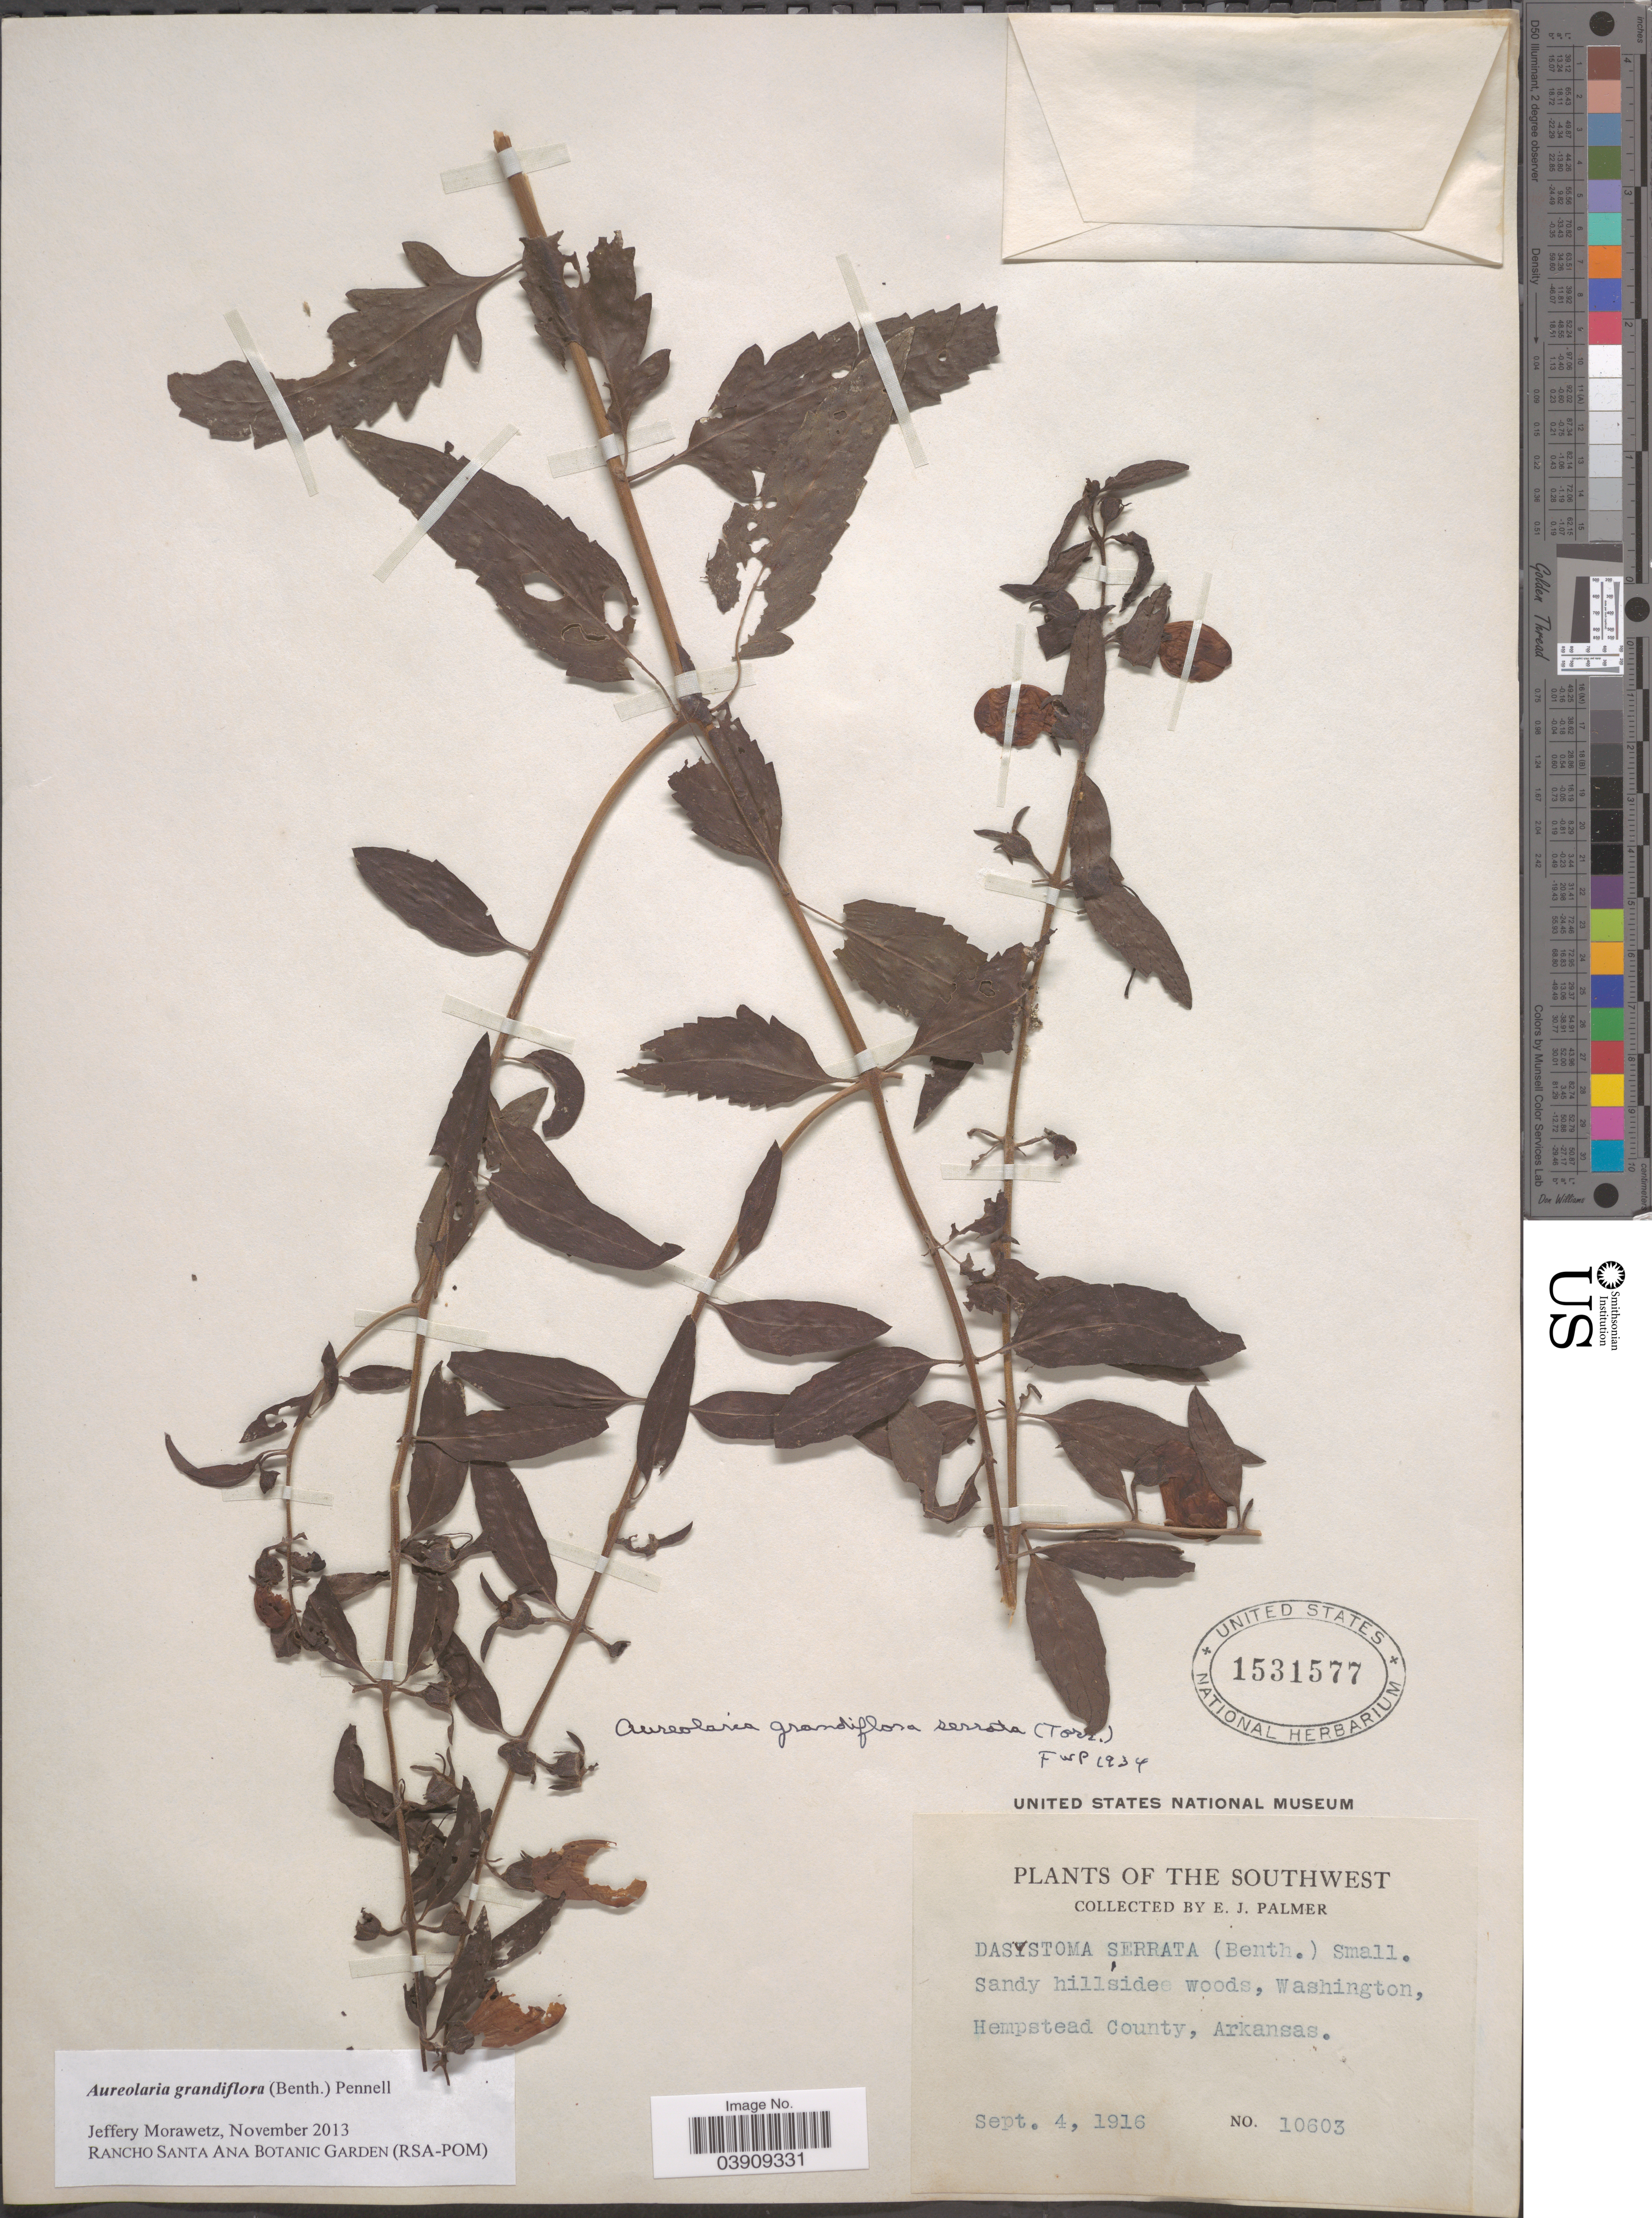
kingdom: Plantae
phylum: Tracheophyta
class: Magnoliopsida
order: Lamiales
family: Orobanchaceae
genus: Aureolaria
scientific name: Aureolaria grandiflora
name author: (Benth.) Pennell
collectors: E. J. Palmer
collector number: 10603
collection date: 1916-09-04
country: United States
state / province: Arkansas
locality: The Southwest. Sandy hillside woods, Washington, Hempstead County.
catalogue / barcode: US 1531577